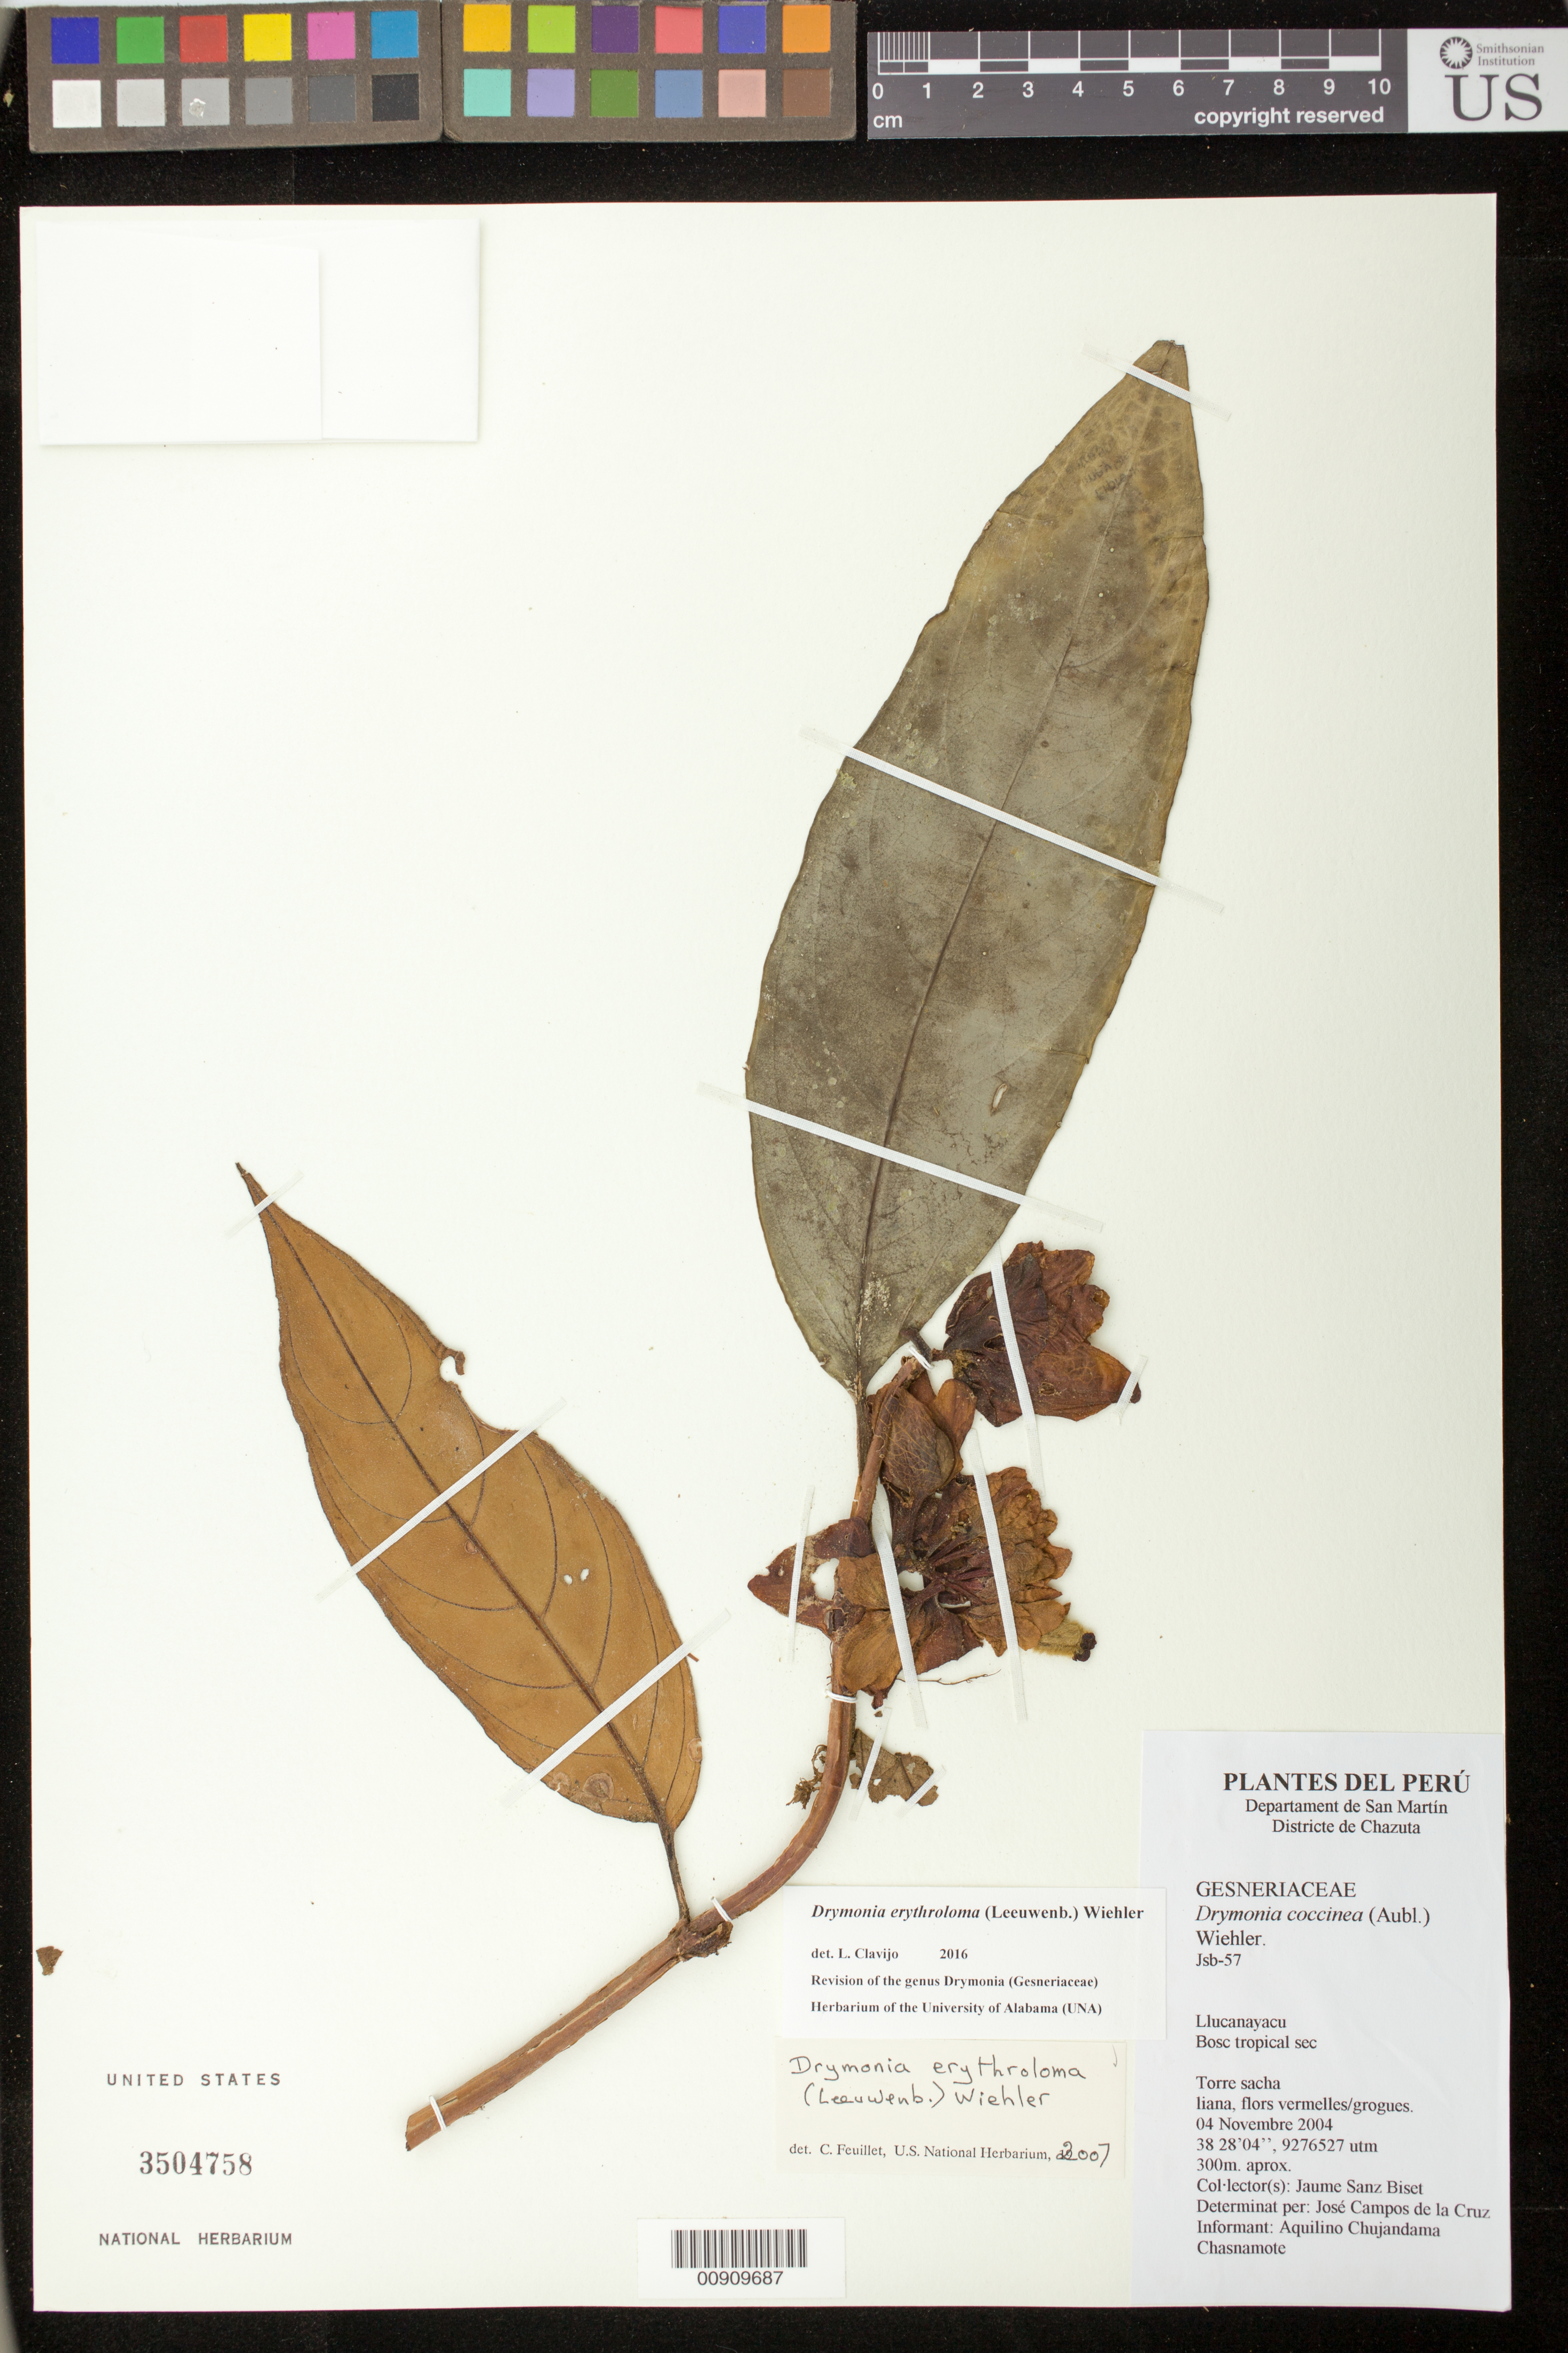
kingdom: Plantae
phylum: Tracheophyta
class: Magnoliopsida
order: Lamiales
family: Gesneriaceae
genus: Drymonia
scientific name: Drymonia erythroloma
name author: (Leeuwenb.) Wiehler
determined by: Feuillet, C.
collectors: J. Sanz Biset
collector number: Jsb- 57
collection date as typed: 04 Nov 2004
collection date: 2004-11-04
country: Peru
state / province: San Martín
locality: Departament de San Martín, Districte de Chazuta. Llucanayacu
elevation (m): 300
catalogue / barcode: US 3504758